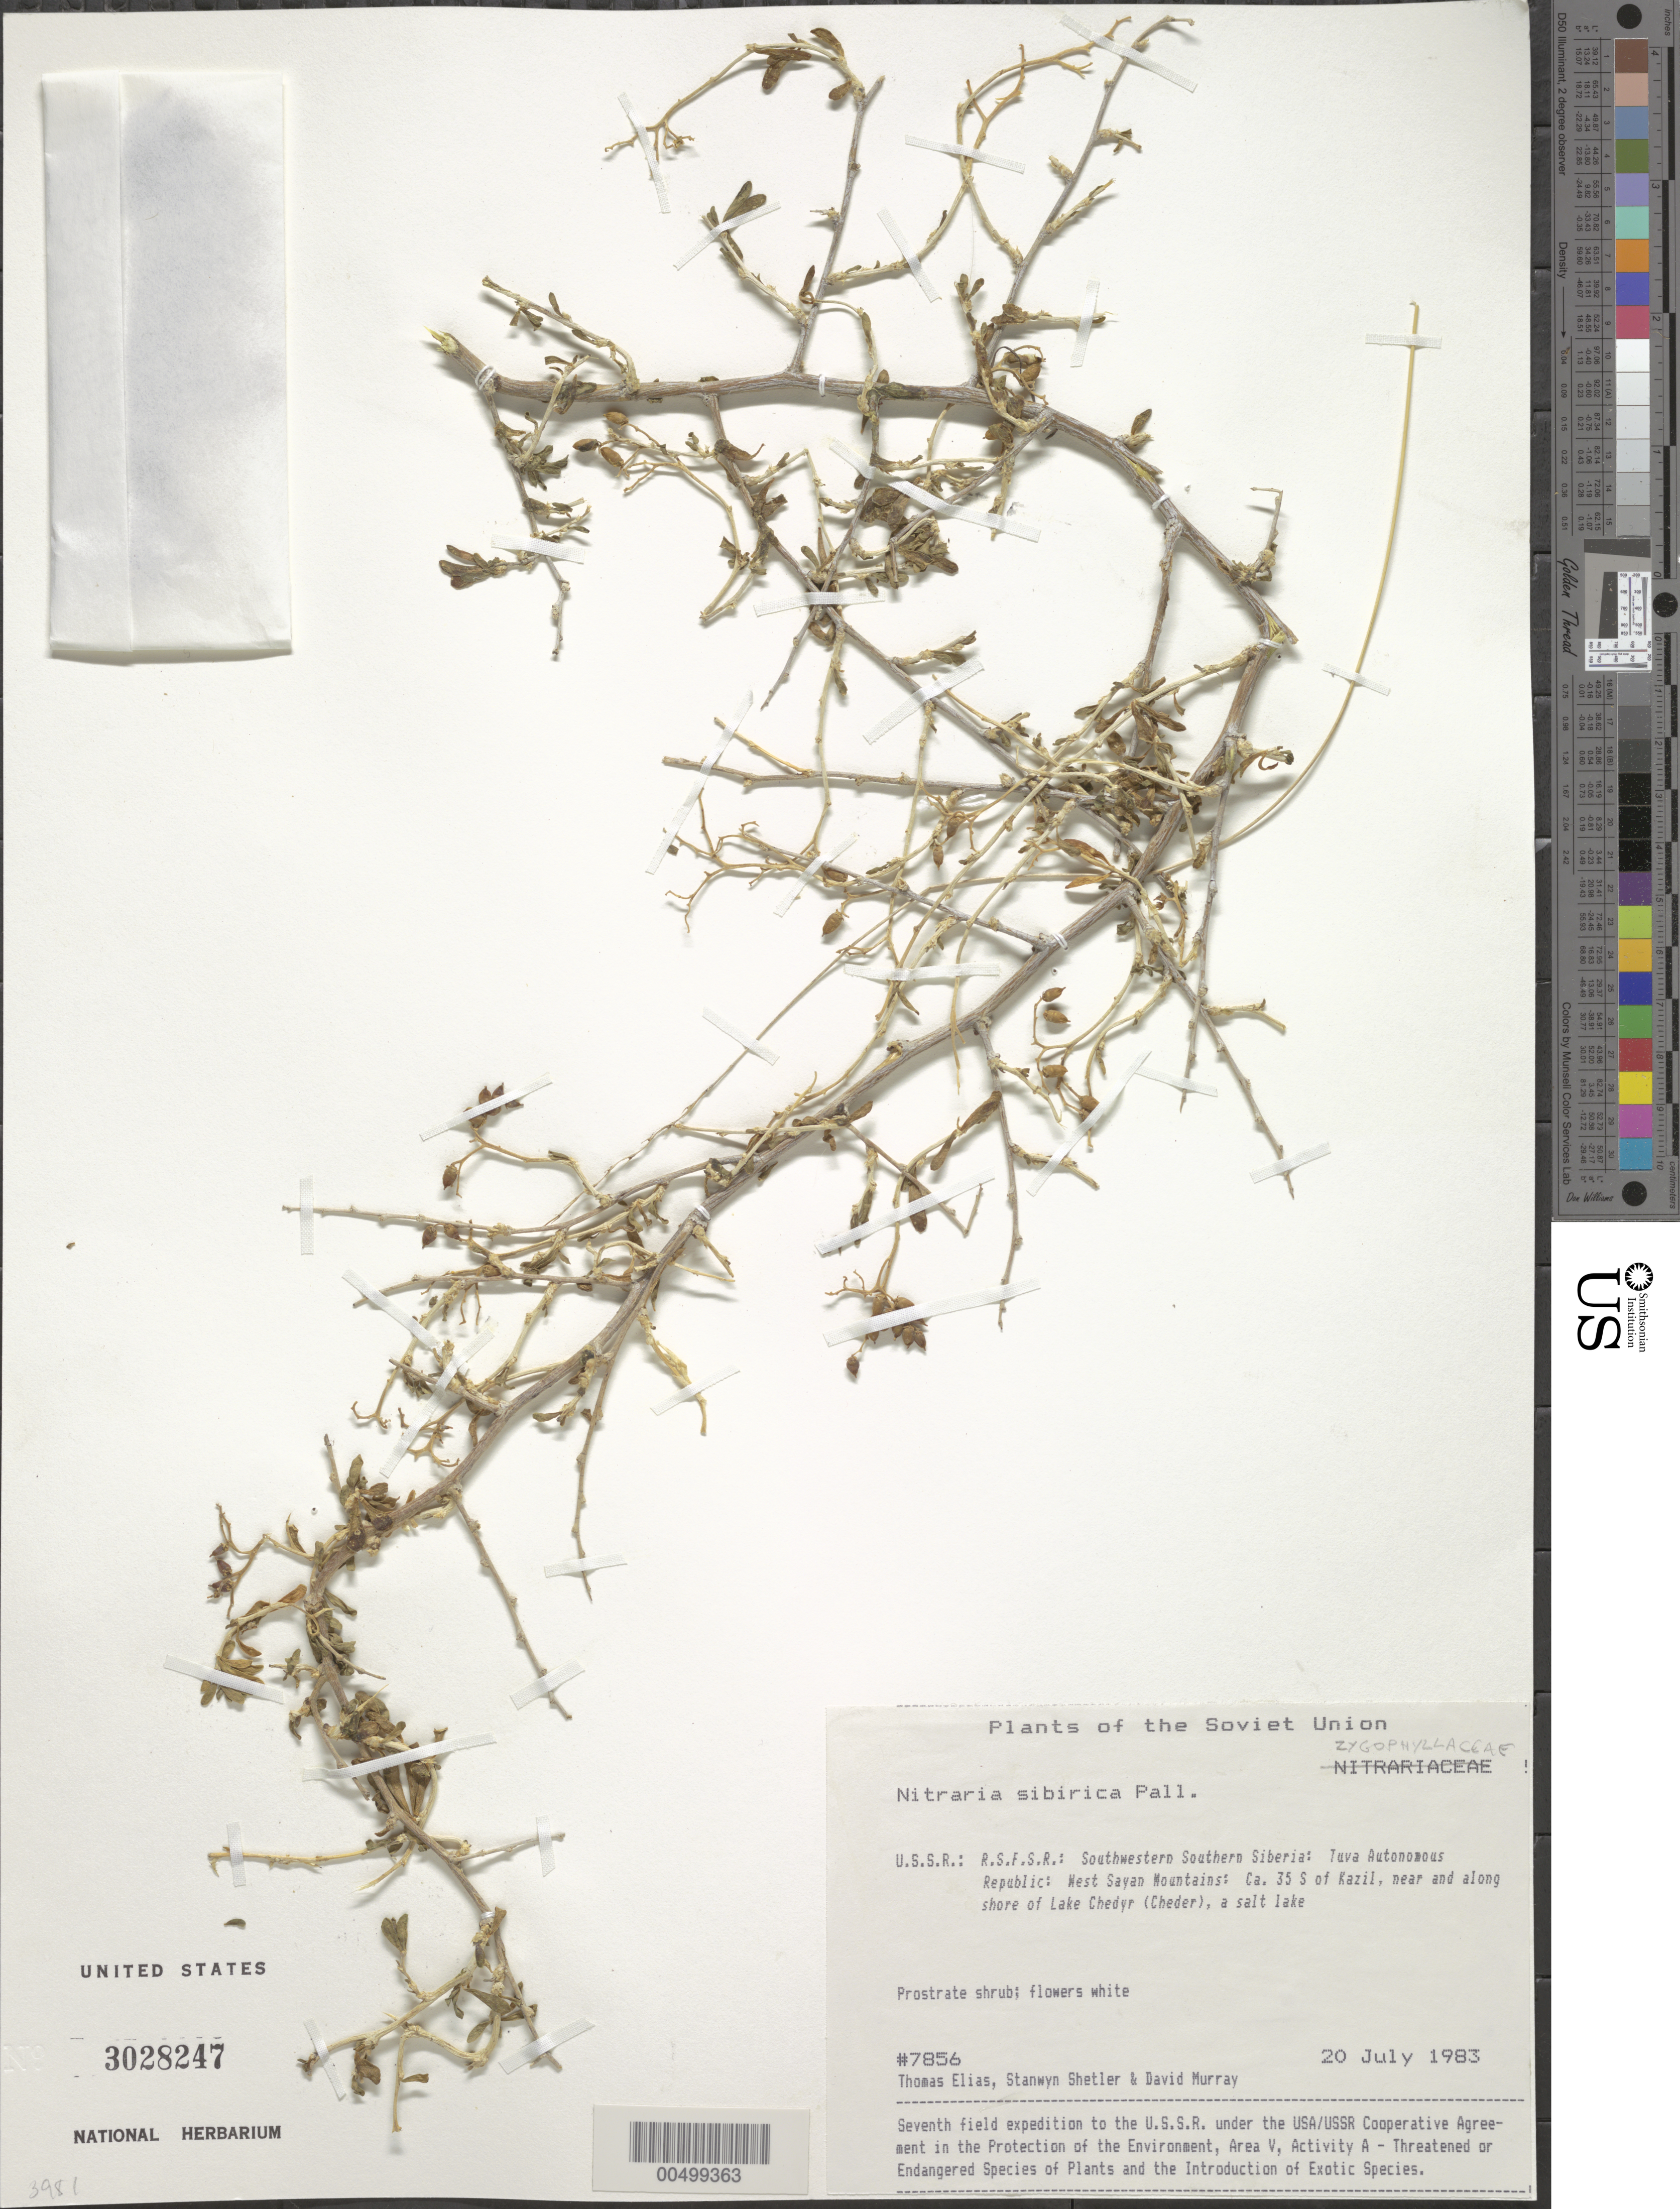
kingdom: Plantae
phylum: Tracheophyta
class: Magnoliopsida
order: Sapindales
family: Nitrariaceae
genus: Nitraria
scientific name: Nitraria sibirica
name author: Pall.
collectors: T. Elias, S. Shetler & D. F. Murray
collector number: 7856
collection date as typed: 20 Jul 1983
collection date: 1983-07-20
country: Russian Federation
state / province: Tuva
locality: West Sayan Mountains, ca. 35 km S of Kazil [Kyzyl], Lake Chedyr (Cheder)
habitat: near and along shore; a salt lake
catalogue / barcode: US 3028247